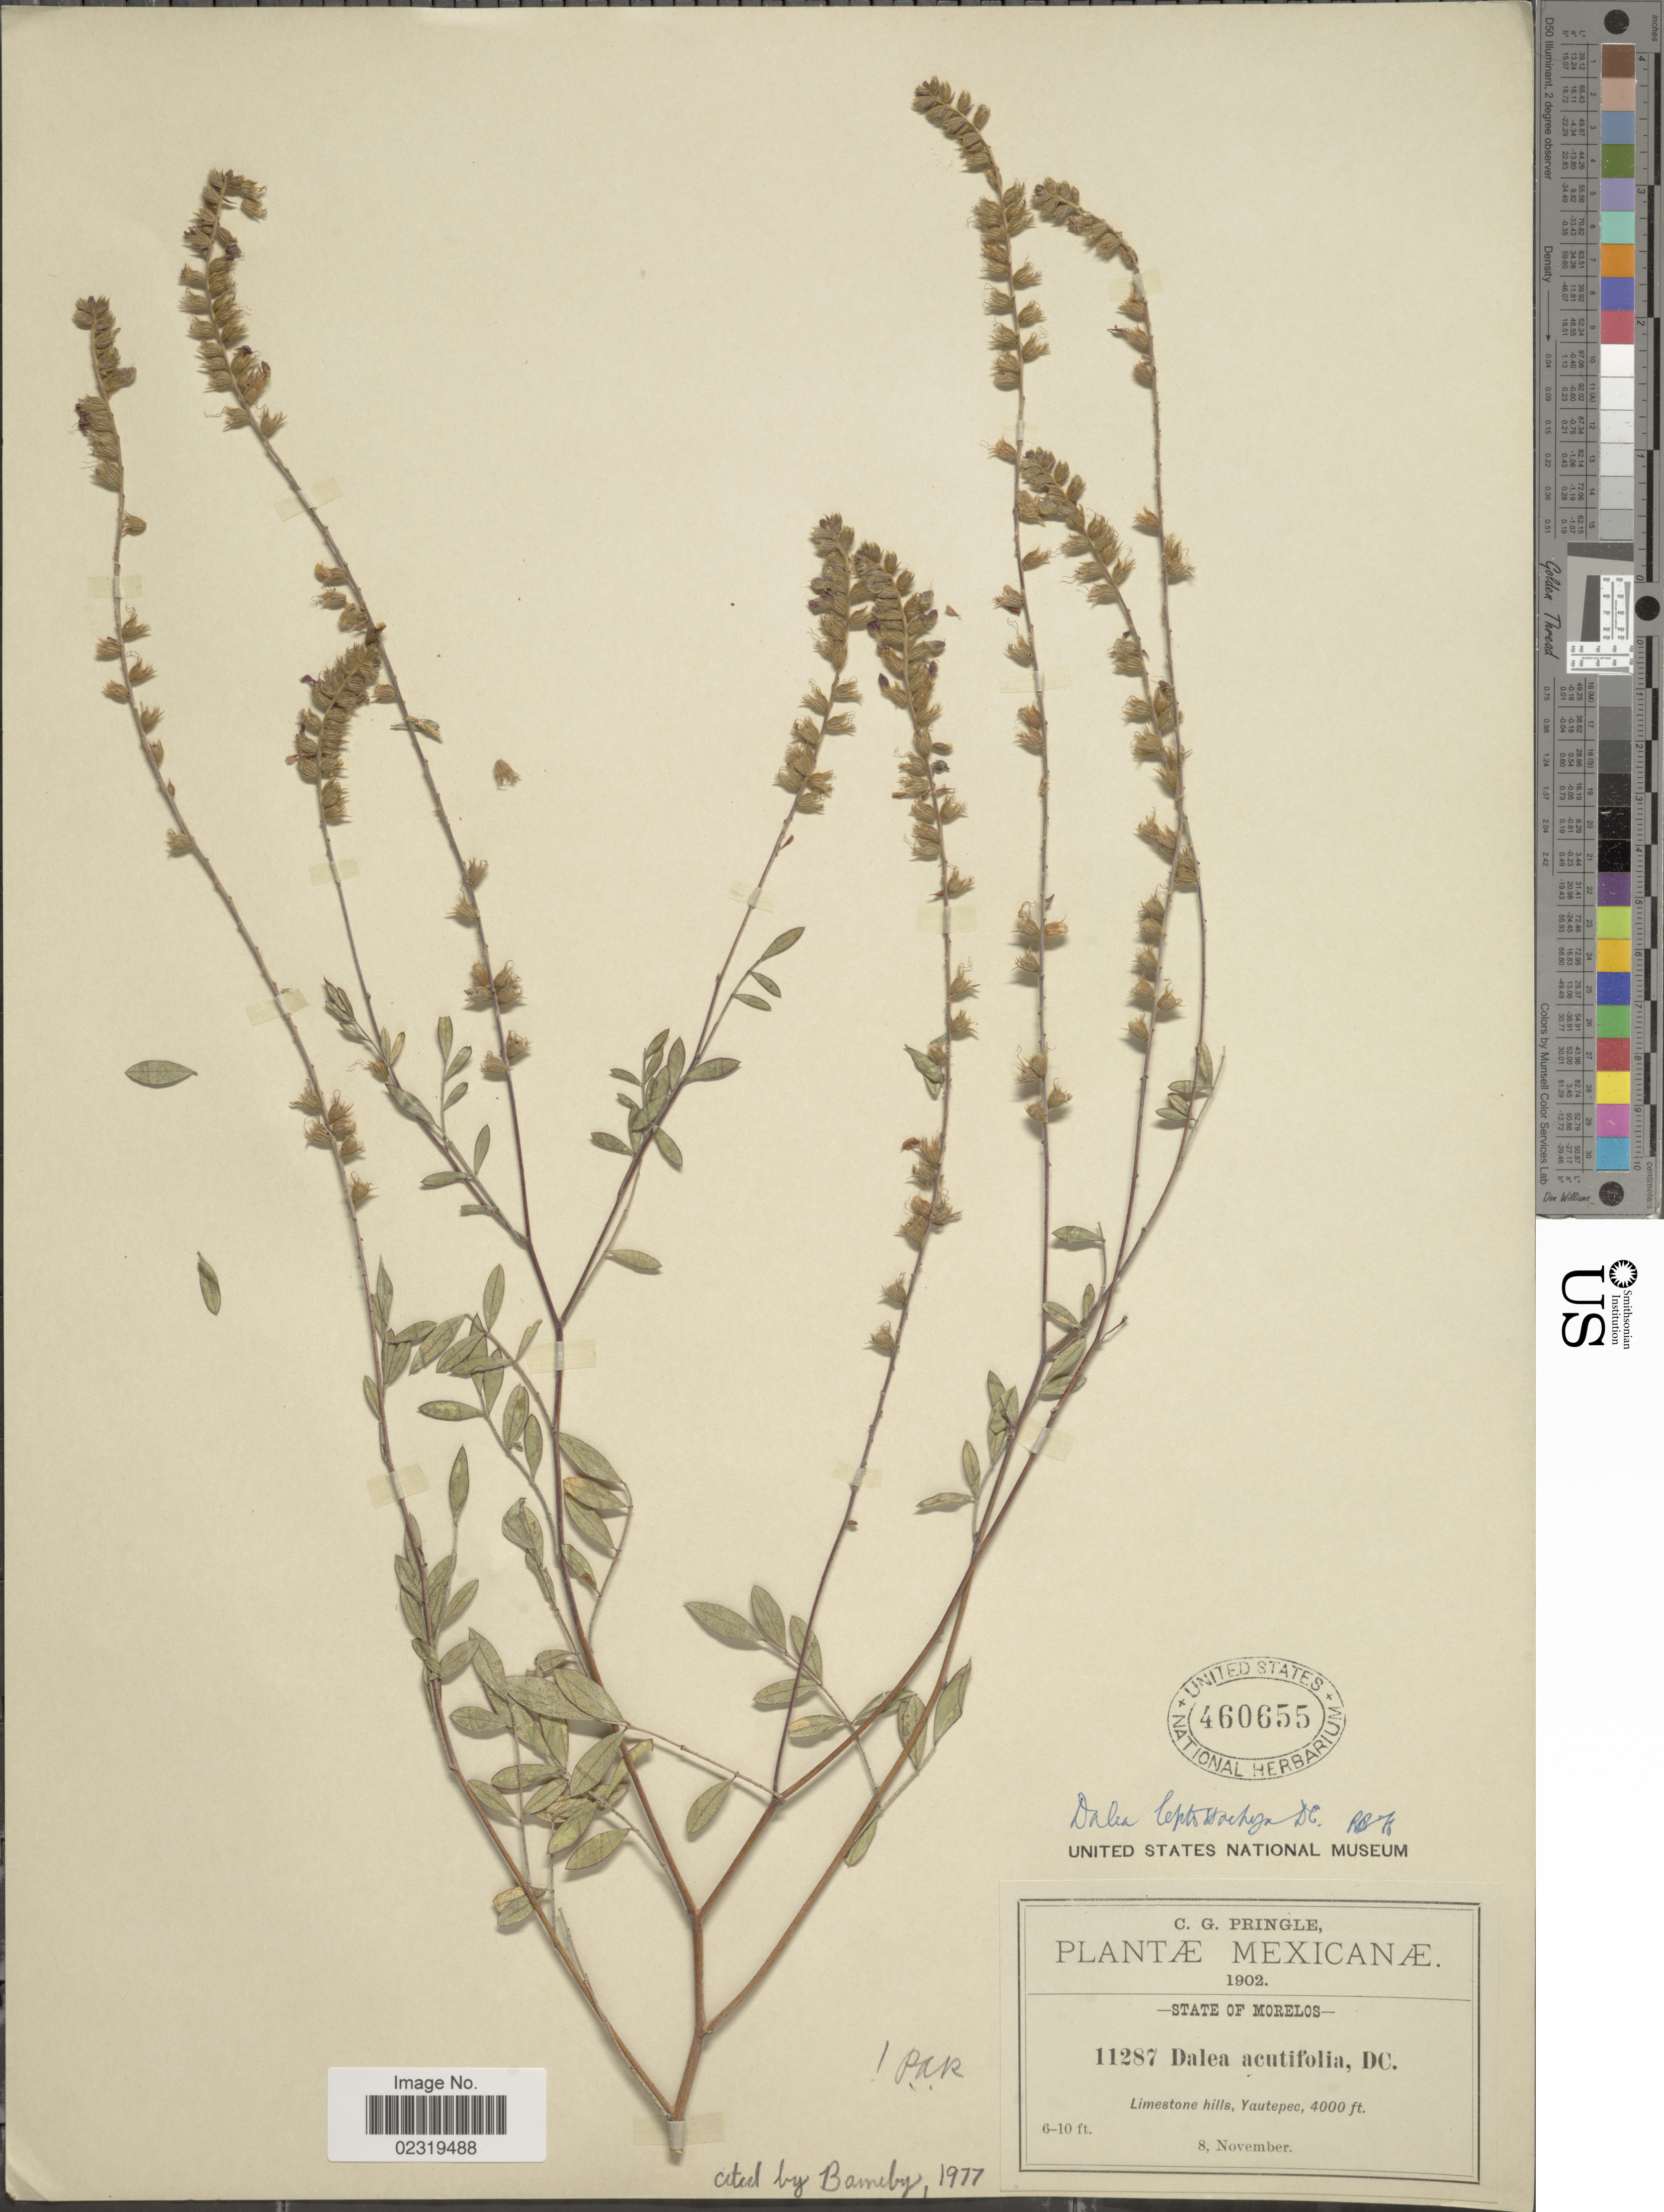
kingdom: Plantae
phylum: Tracheophyta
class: Magnoliopsida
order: Fabales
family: Fabaceae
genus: Dalea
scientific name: Dalea leptostachya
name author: DC.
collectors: C. G. Pringle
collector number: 11287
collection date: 1902-11-08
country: Mexico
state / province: Morelos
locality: Limestone hills, Yautepec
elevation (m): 1219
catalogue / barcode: US 460655